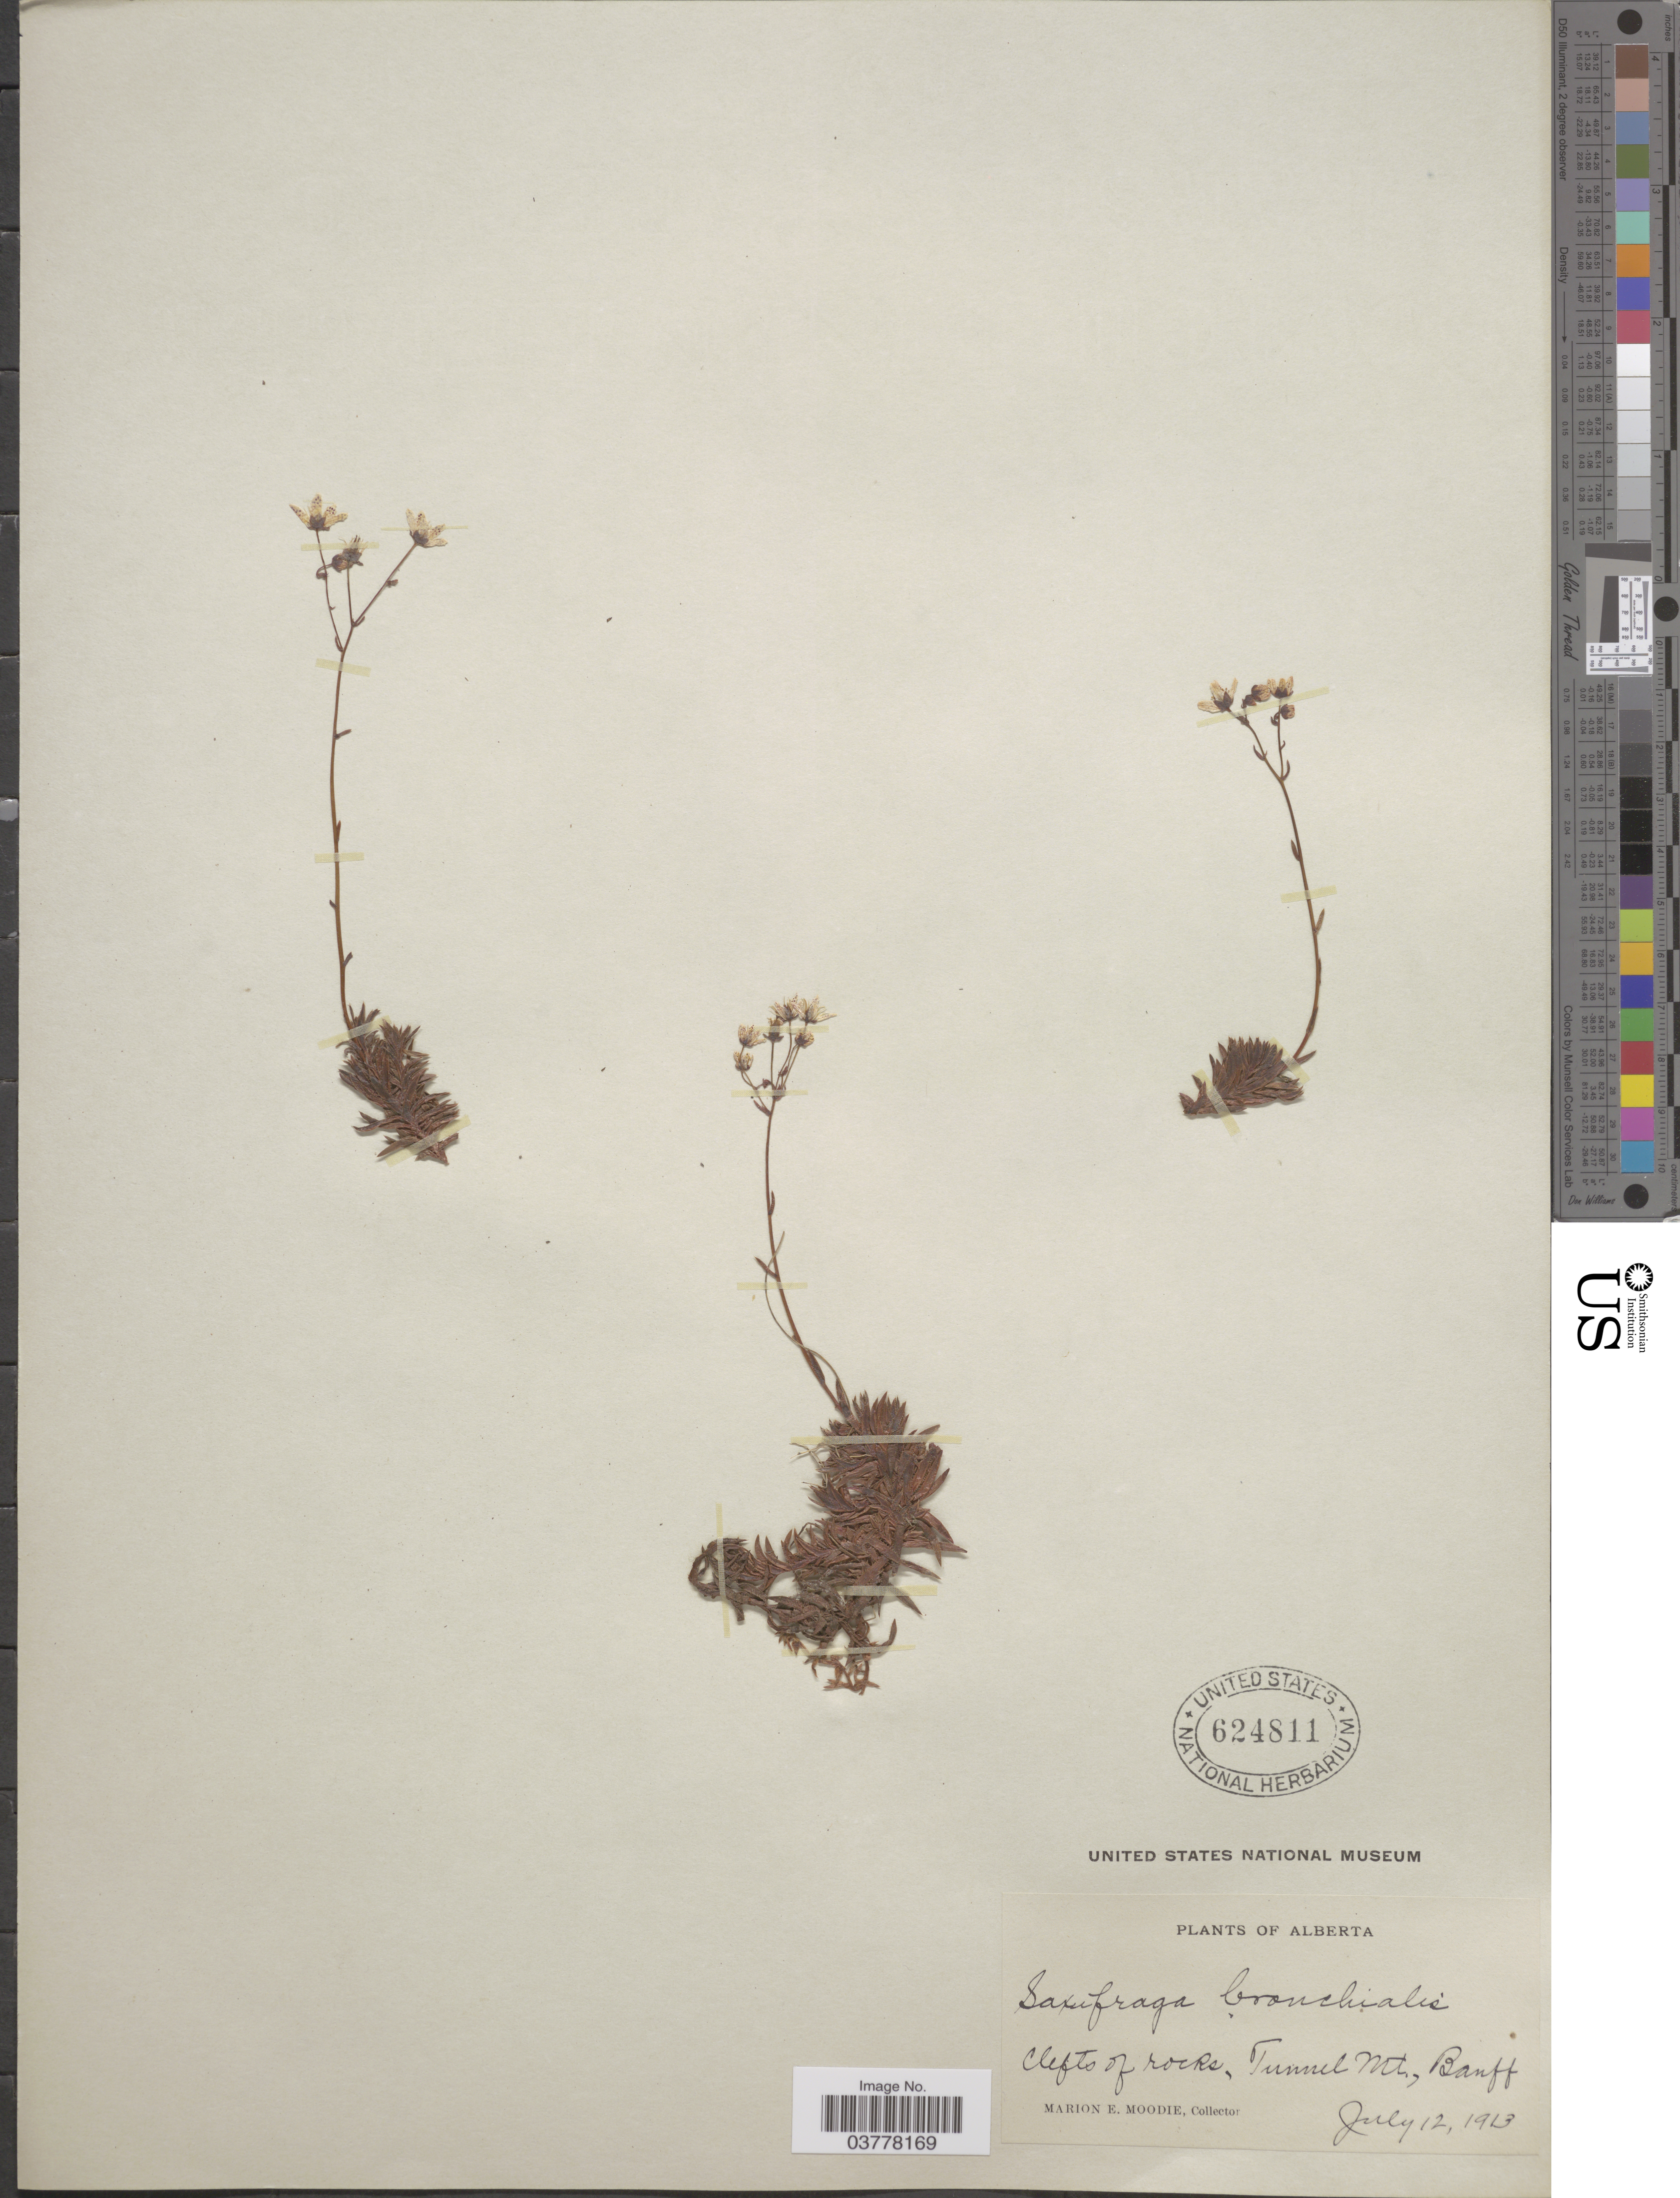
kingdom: Plantae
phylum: Tracheophyta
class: Magnoliopsida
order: Saxifragales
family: Saxifragaceae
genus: Saxifraga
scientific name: Saxifraga bronchialis subsp. austromontana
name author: (Wiegand) Piper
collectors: M. E. Moodie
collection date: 1913-07-12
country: Canada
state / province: Alberta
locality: Tunnel Mt., Banff.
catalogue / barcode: US 624811